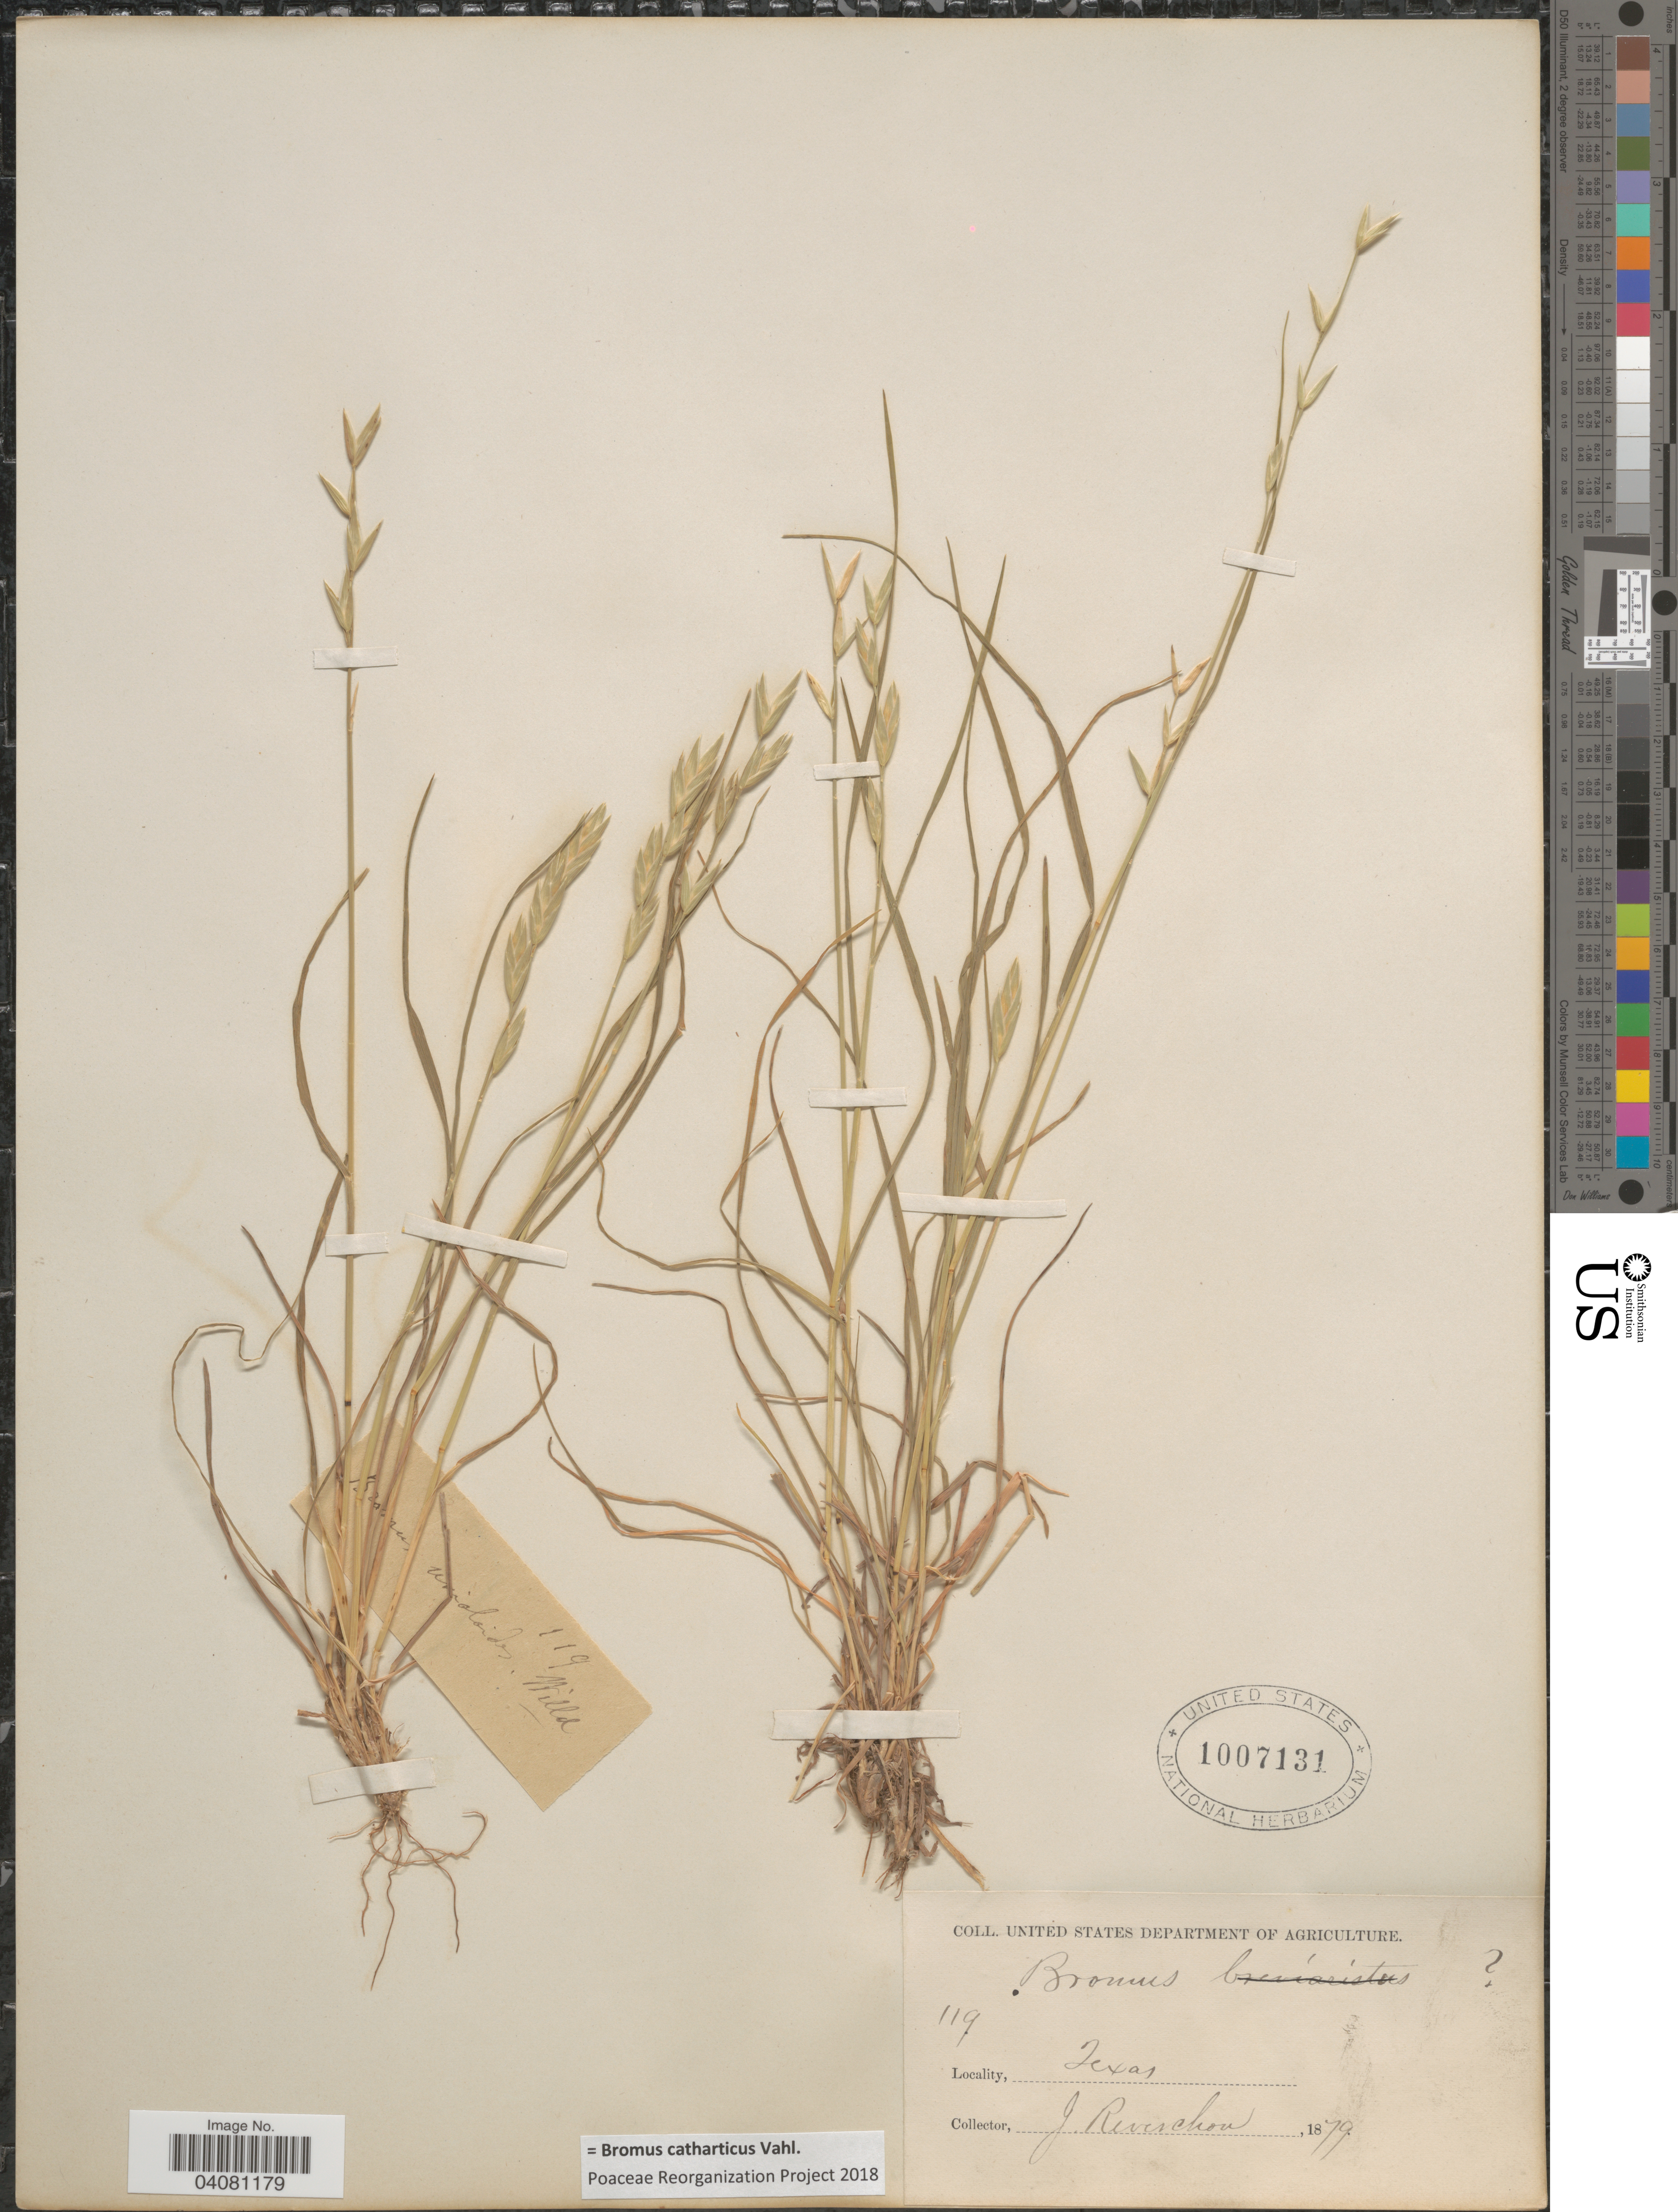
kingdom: Plantae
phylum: Tracheophyta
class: Liliopsida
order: Poales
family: Poaceae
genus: Bromus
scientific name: Bromus catharticus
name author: Vahl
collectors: J. Reverchon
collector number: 119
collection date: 1879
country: United States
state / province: Texas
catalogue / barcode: US 1007131